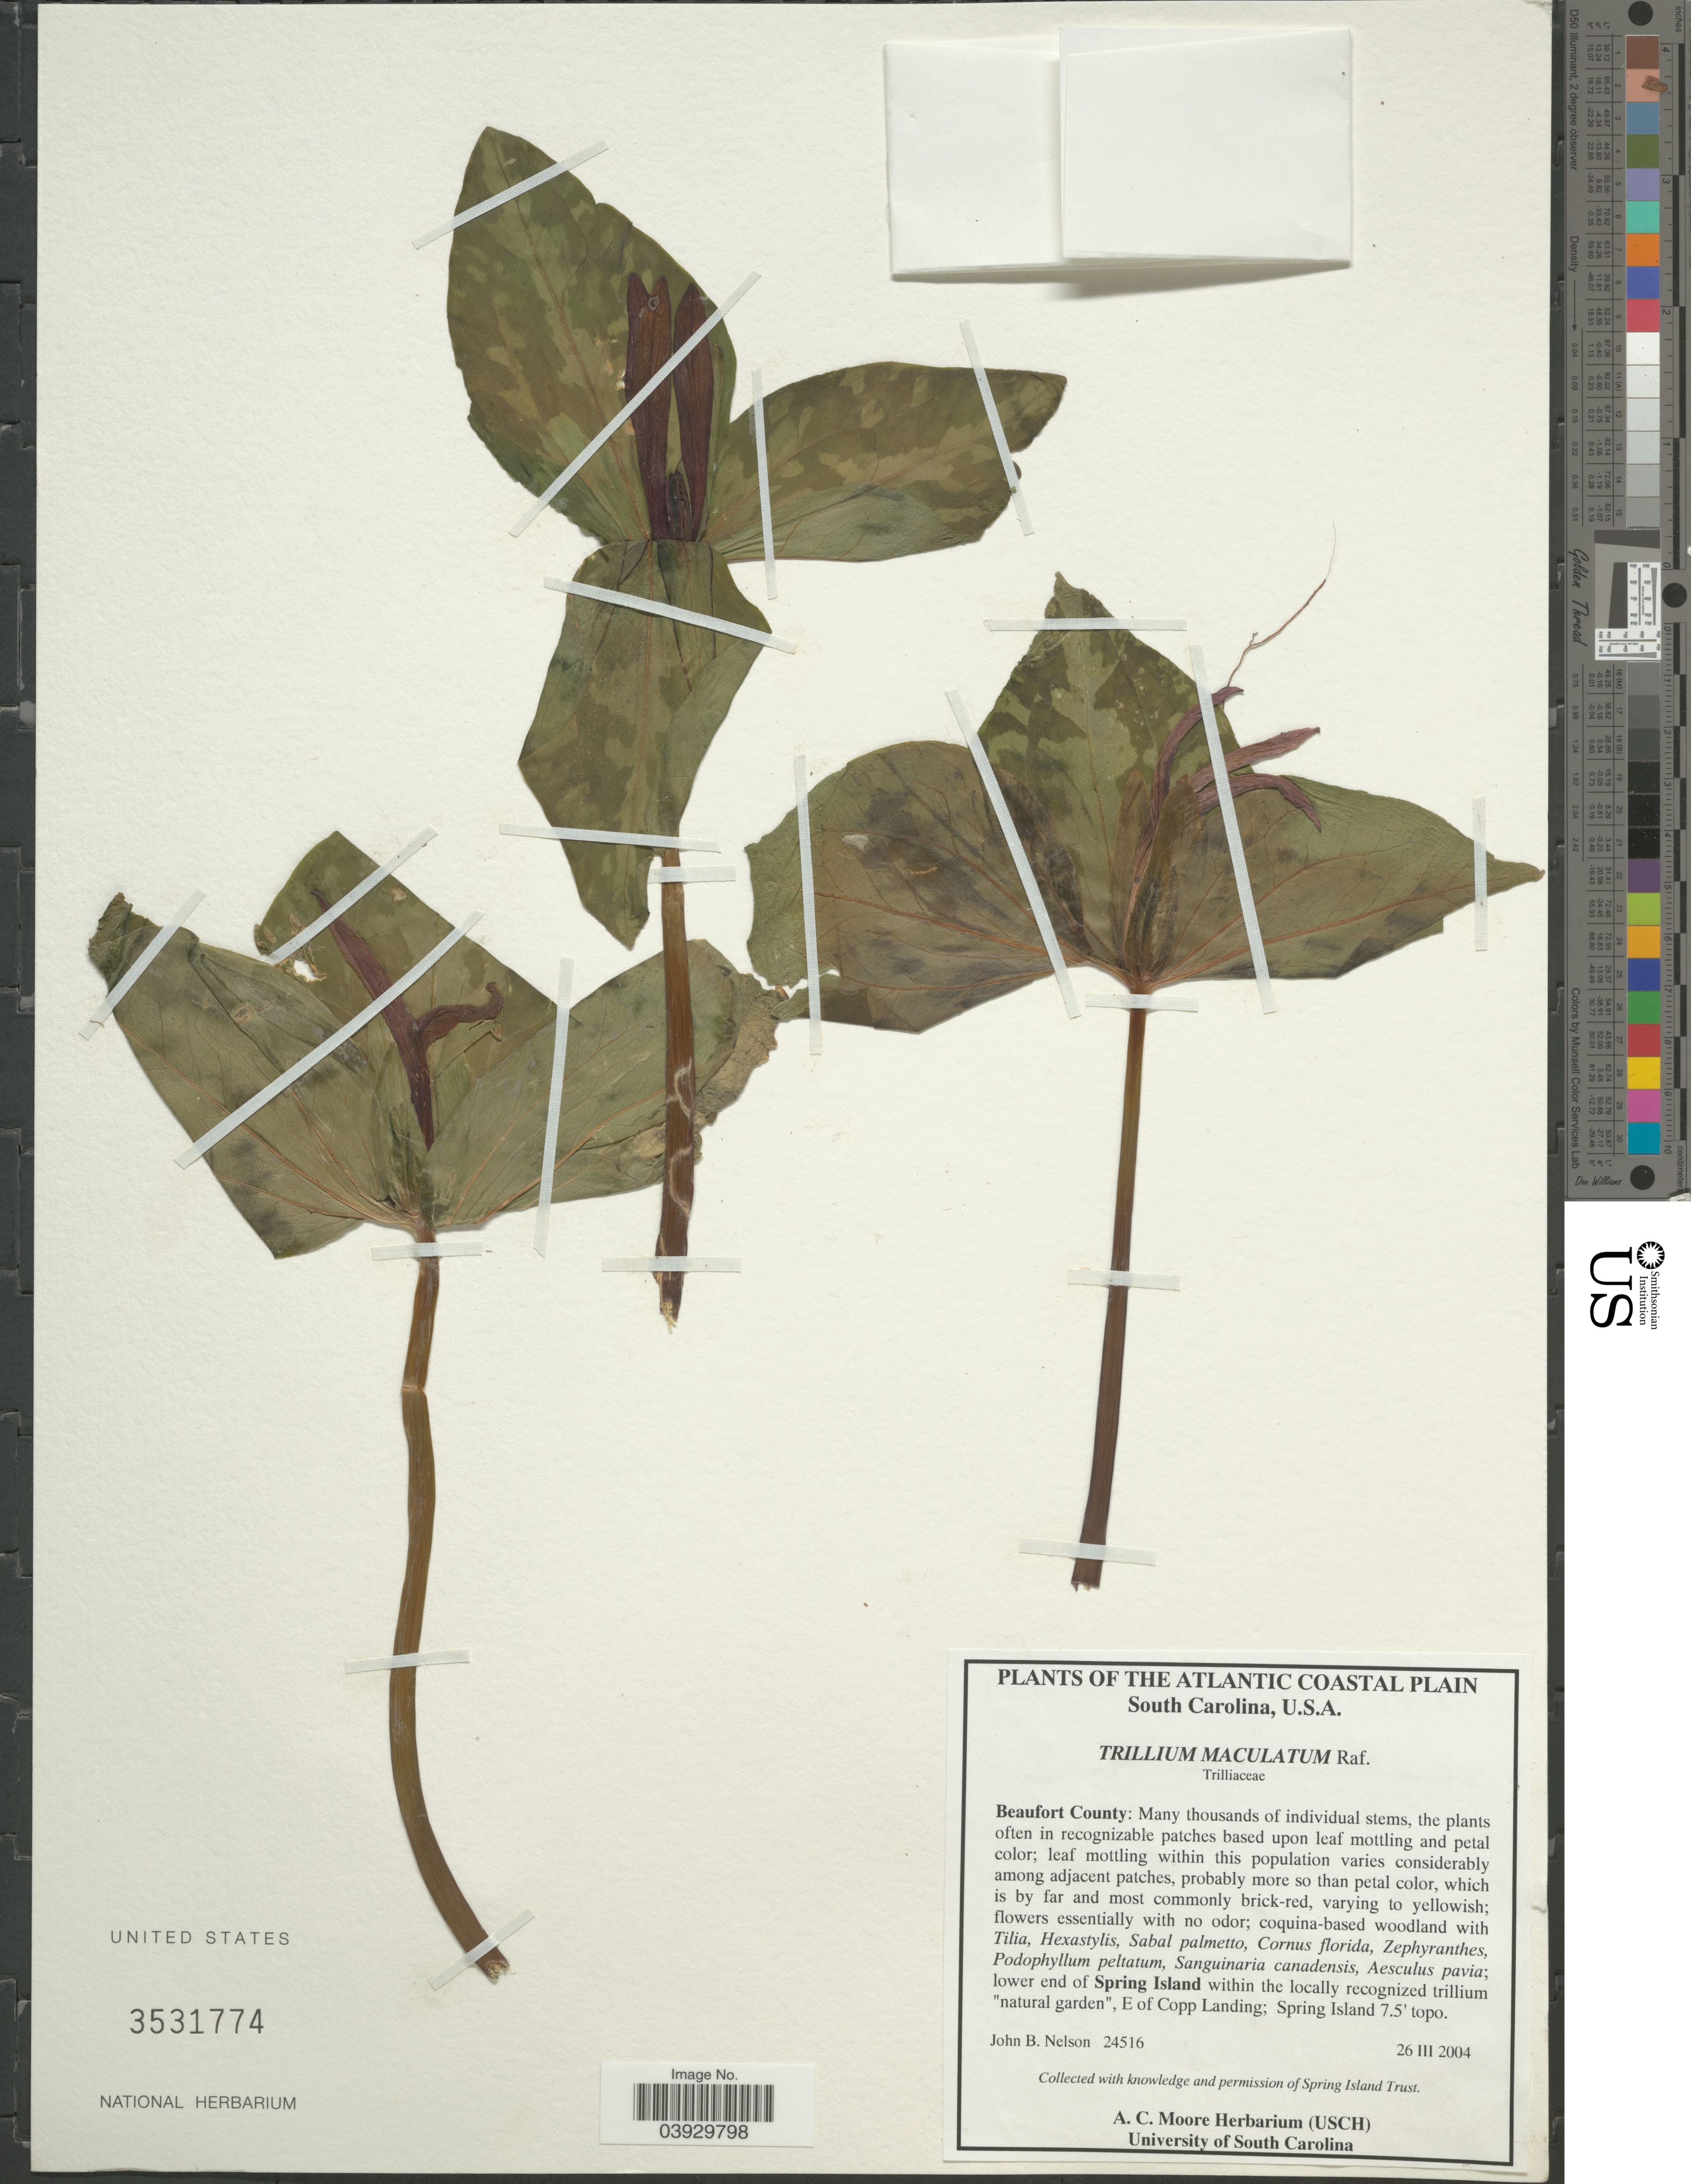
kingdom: Plantae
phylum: Tracheophyta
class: Liliopsida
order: Liliales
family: Melanthiaceae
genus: Trillium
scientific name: Trillium maculatum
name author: Raf.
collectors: J. B. Nelson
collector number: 24516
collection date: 2004-03-26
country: United States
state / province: South Carolina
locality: The Atlantic Coastal Plain. Beaufort County: lower end of Spring Island within the locally recognized trillium "natural garden", E of Copp Landing; Spring Island 7.5' topo.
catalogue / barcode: US 3531774